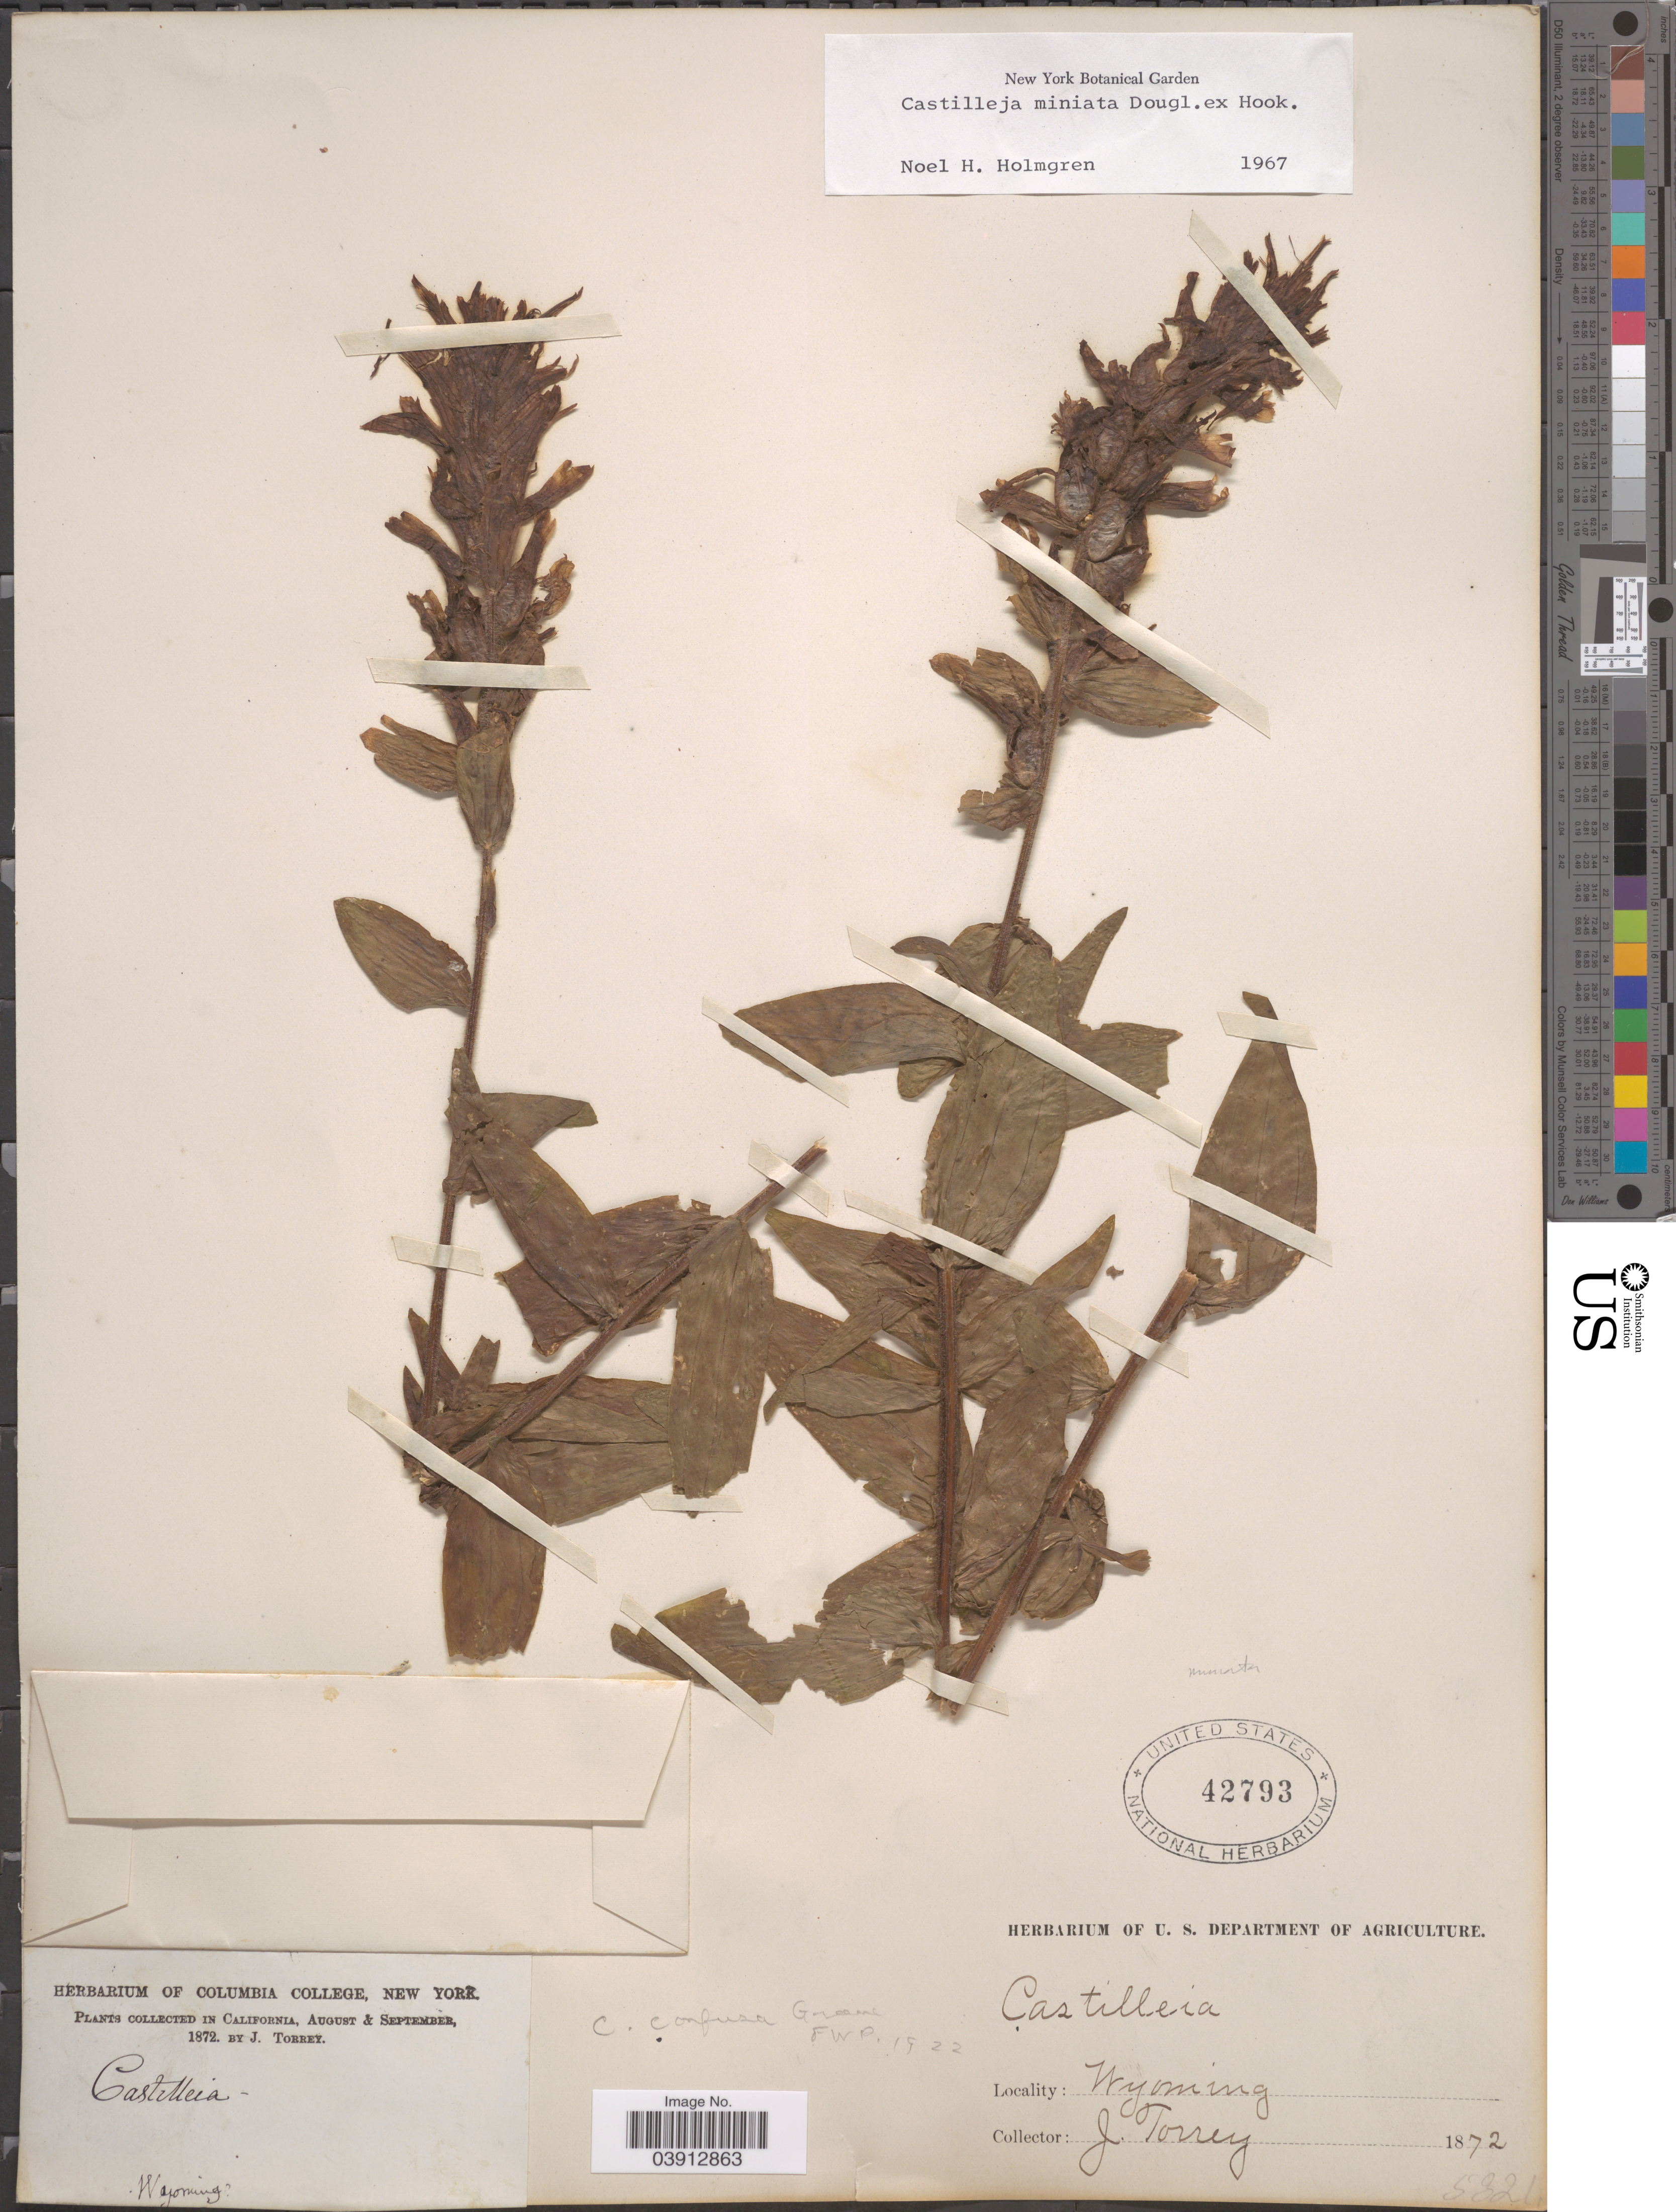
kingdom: Plantae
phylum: Tracheophyta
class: Magnoliopsida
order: Lamiales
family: Orobanchaceae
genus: Castilleja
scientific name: Castilleja miniata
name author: Douglas ex Hook.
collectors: J. Torrey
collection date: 1872-08/1872-09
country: United States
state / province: California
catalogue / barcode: US 42793